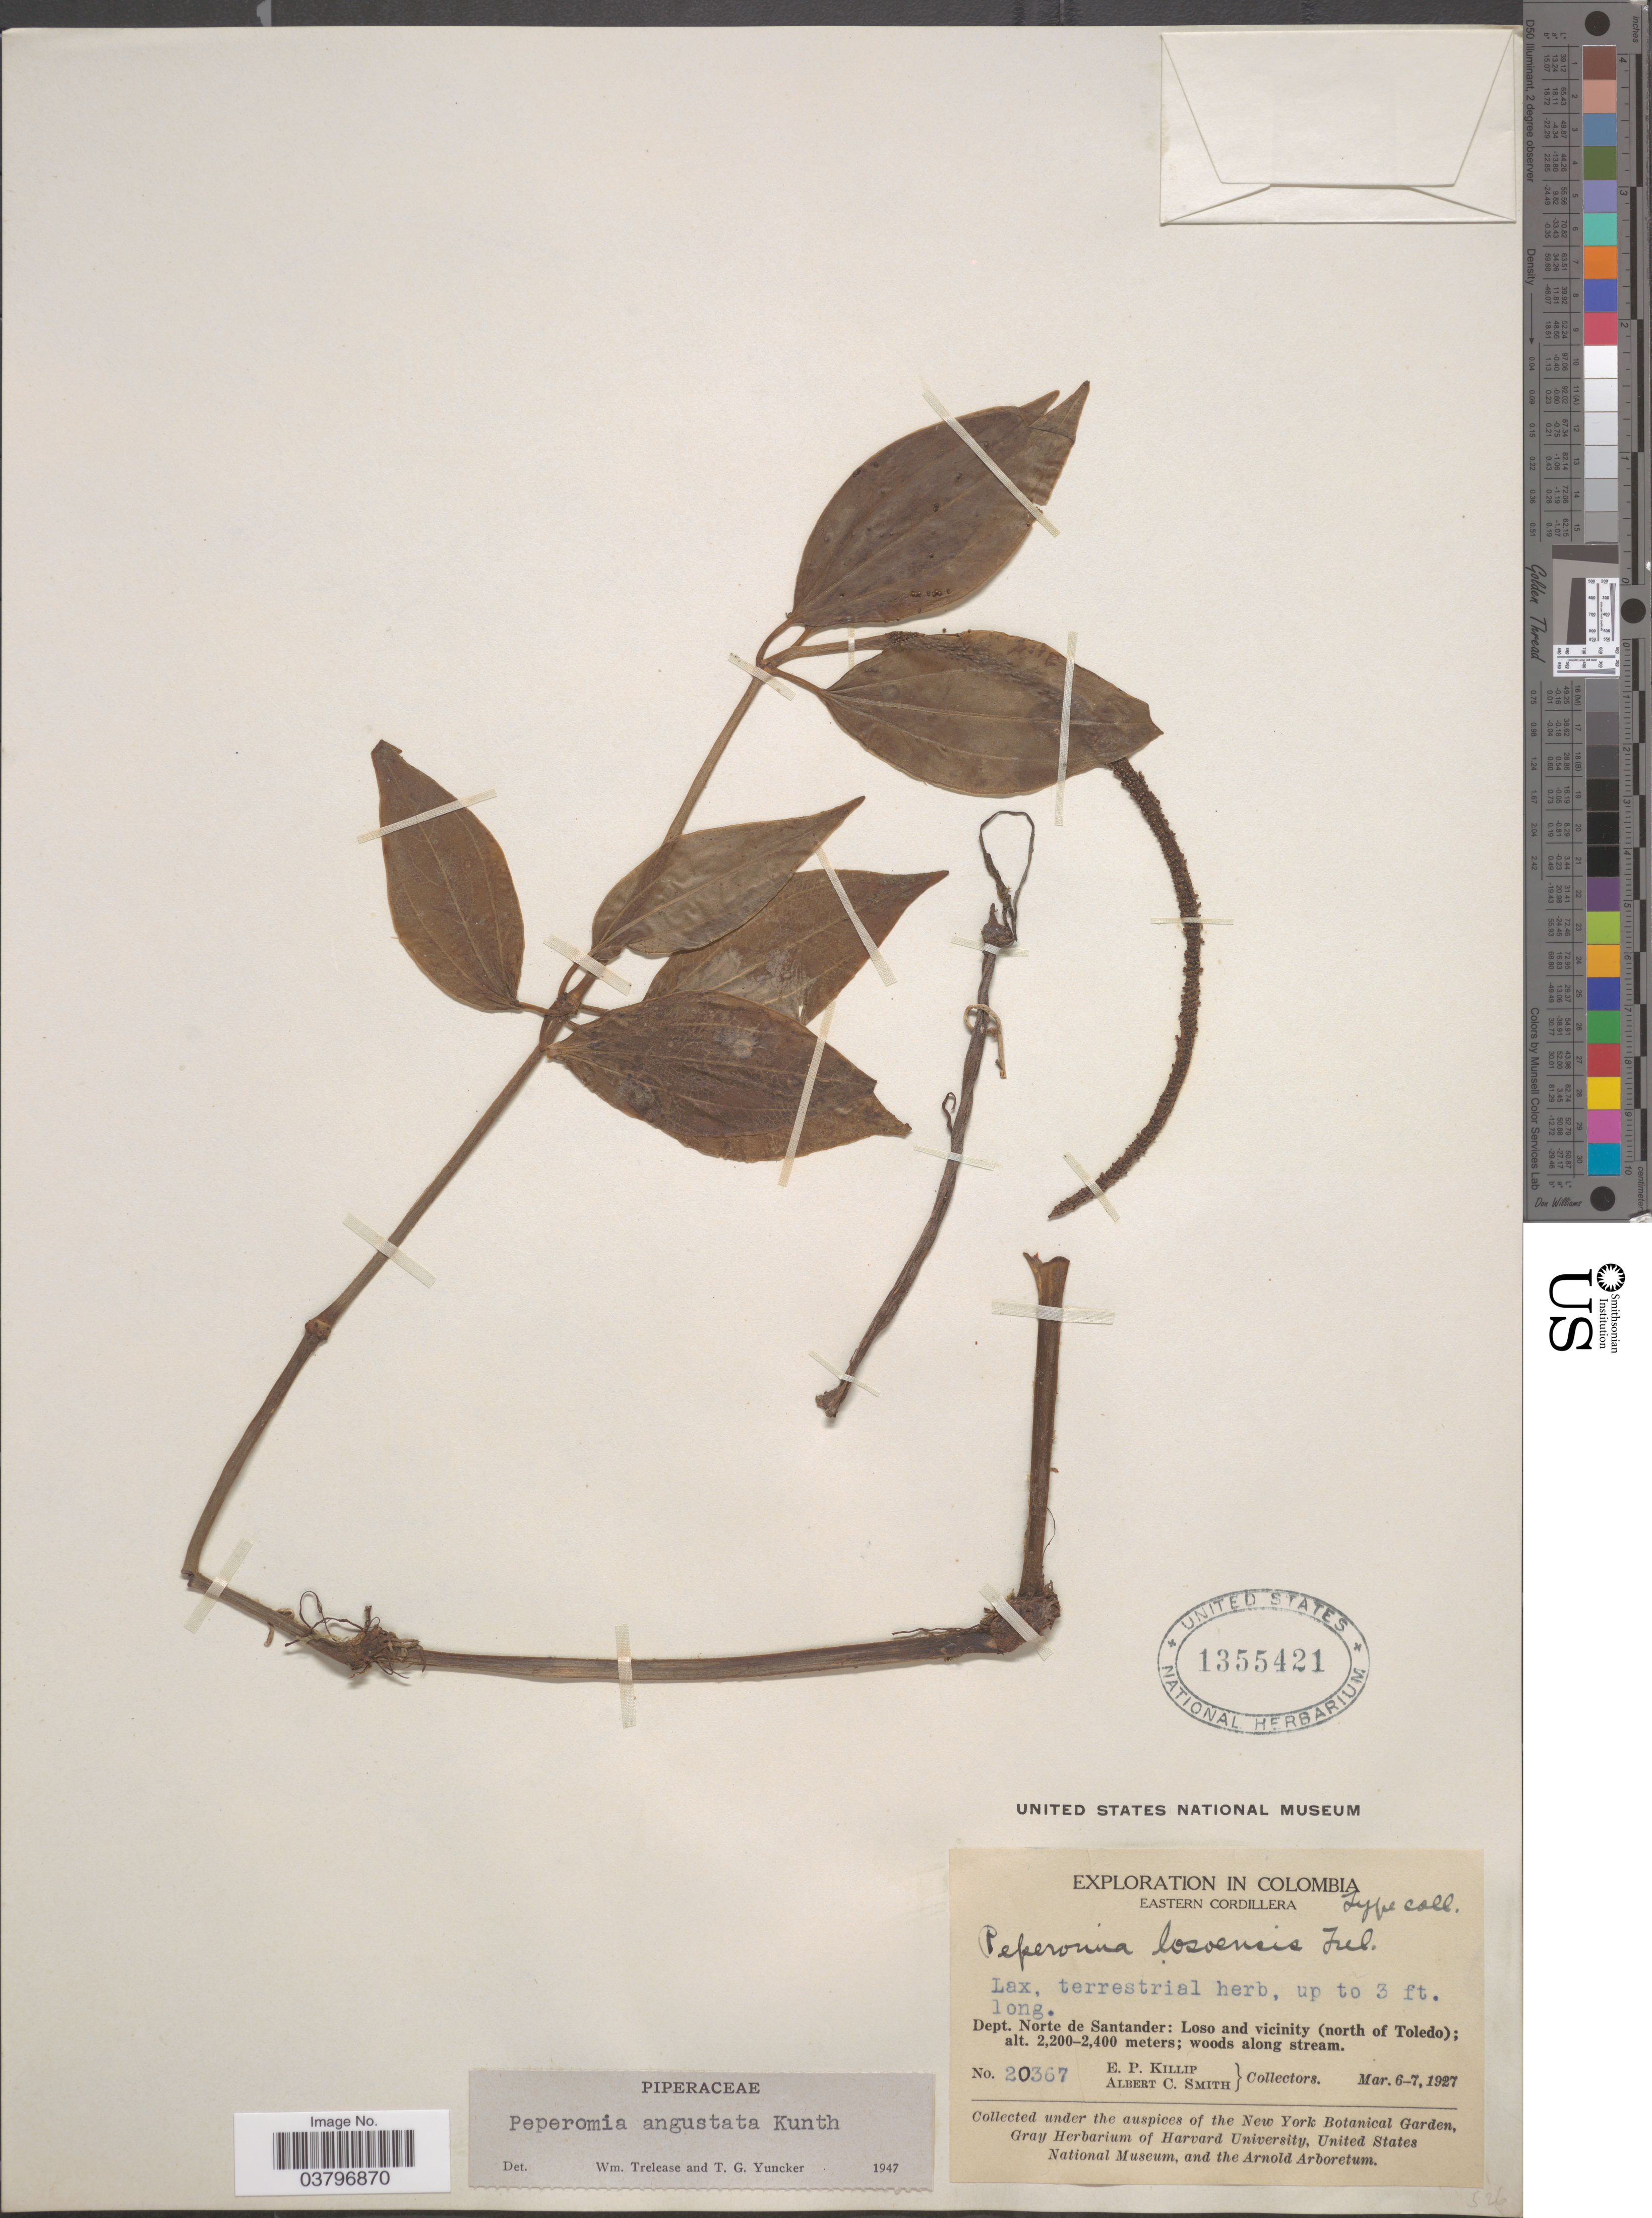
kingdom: Plantae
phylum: Tracheophyta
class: Magnoliopsida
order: Piperales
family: Piperaceae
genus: Peperomia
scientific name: Peperomia rhexiifolia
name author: C. DC.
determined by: Jiménez, José Estaban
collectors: E. P. Killip & A. C. Smith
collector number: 20367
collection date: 1927-03-06/1927-03-07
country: Colombia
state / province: Norte de Santander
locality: Eastern Cordillera. Dept. Norte de Santander: Loso and vicinity (north of Toledo).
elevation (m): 2200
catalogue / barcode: US 1355421